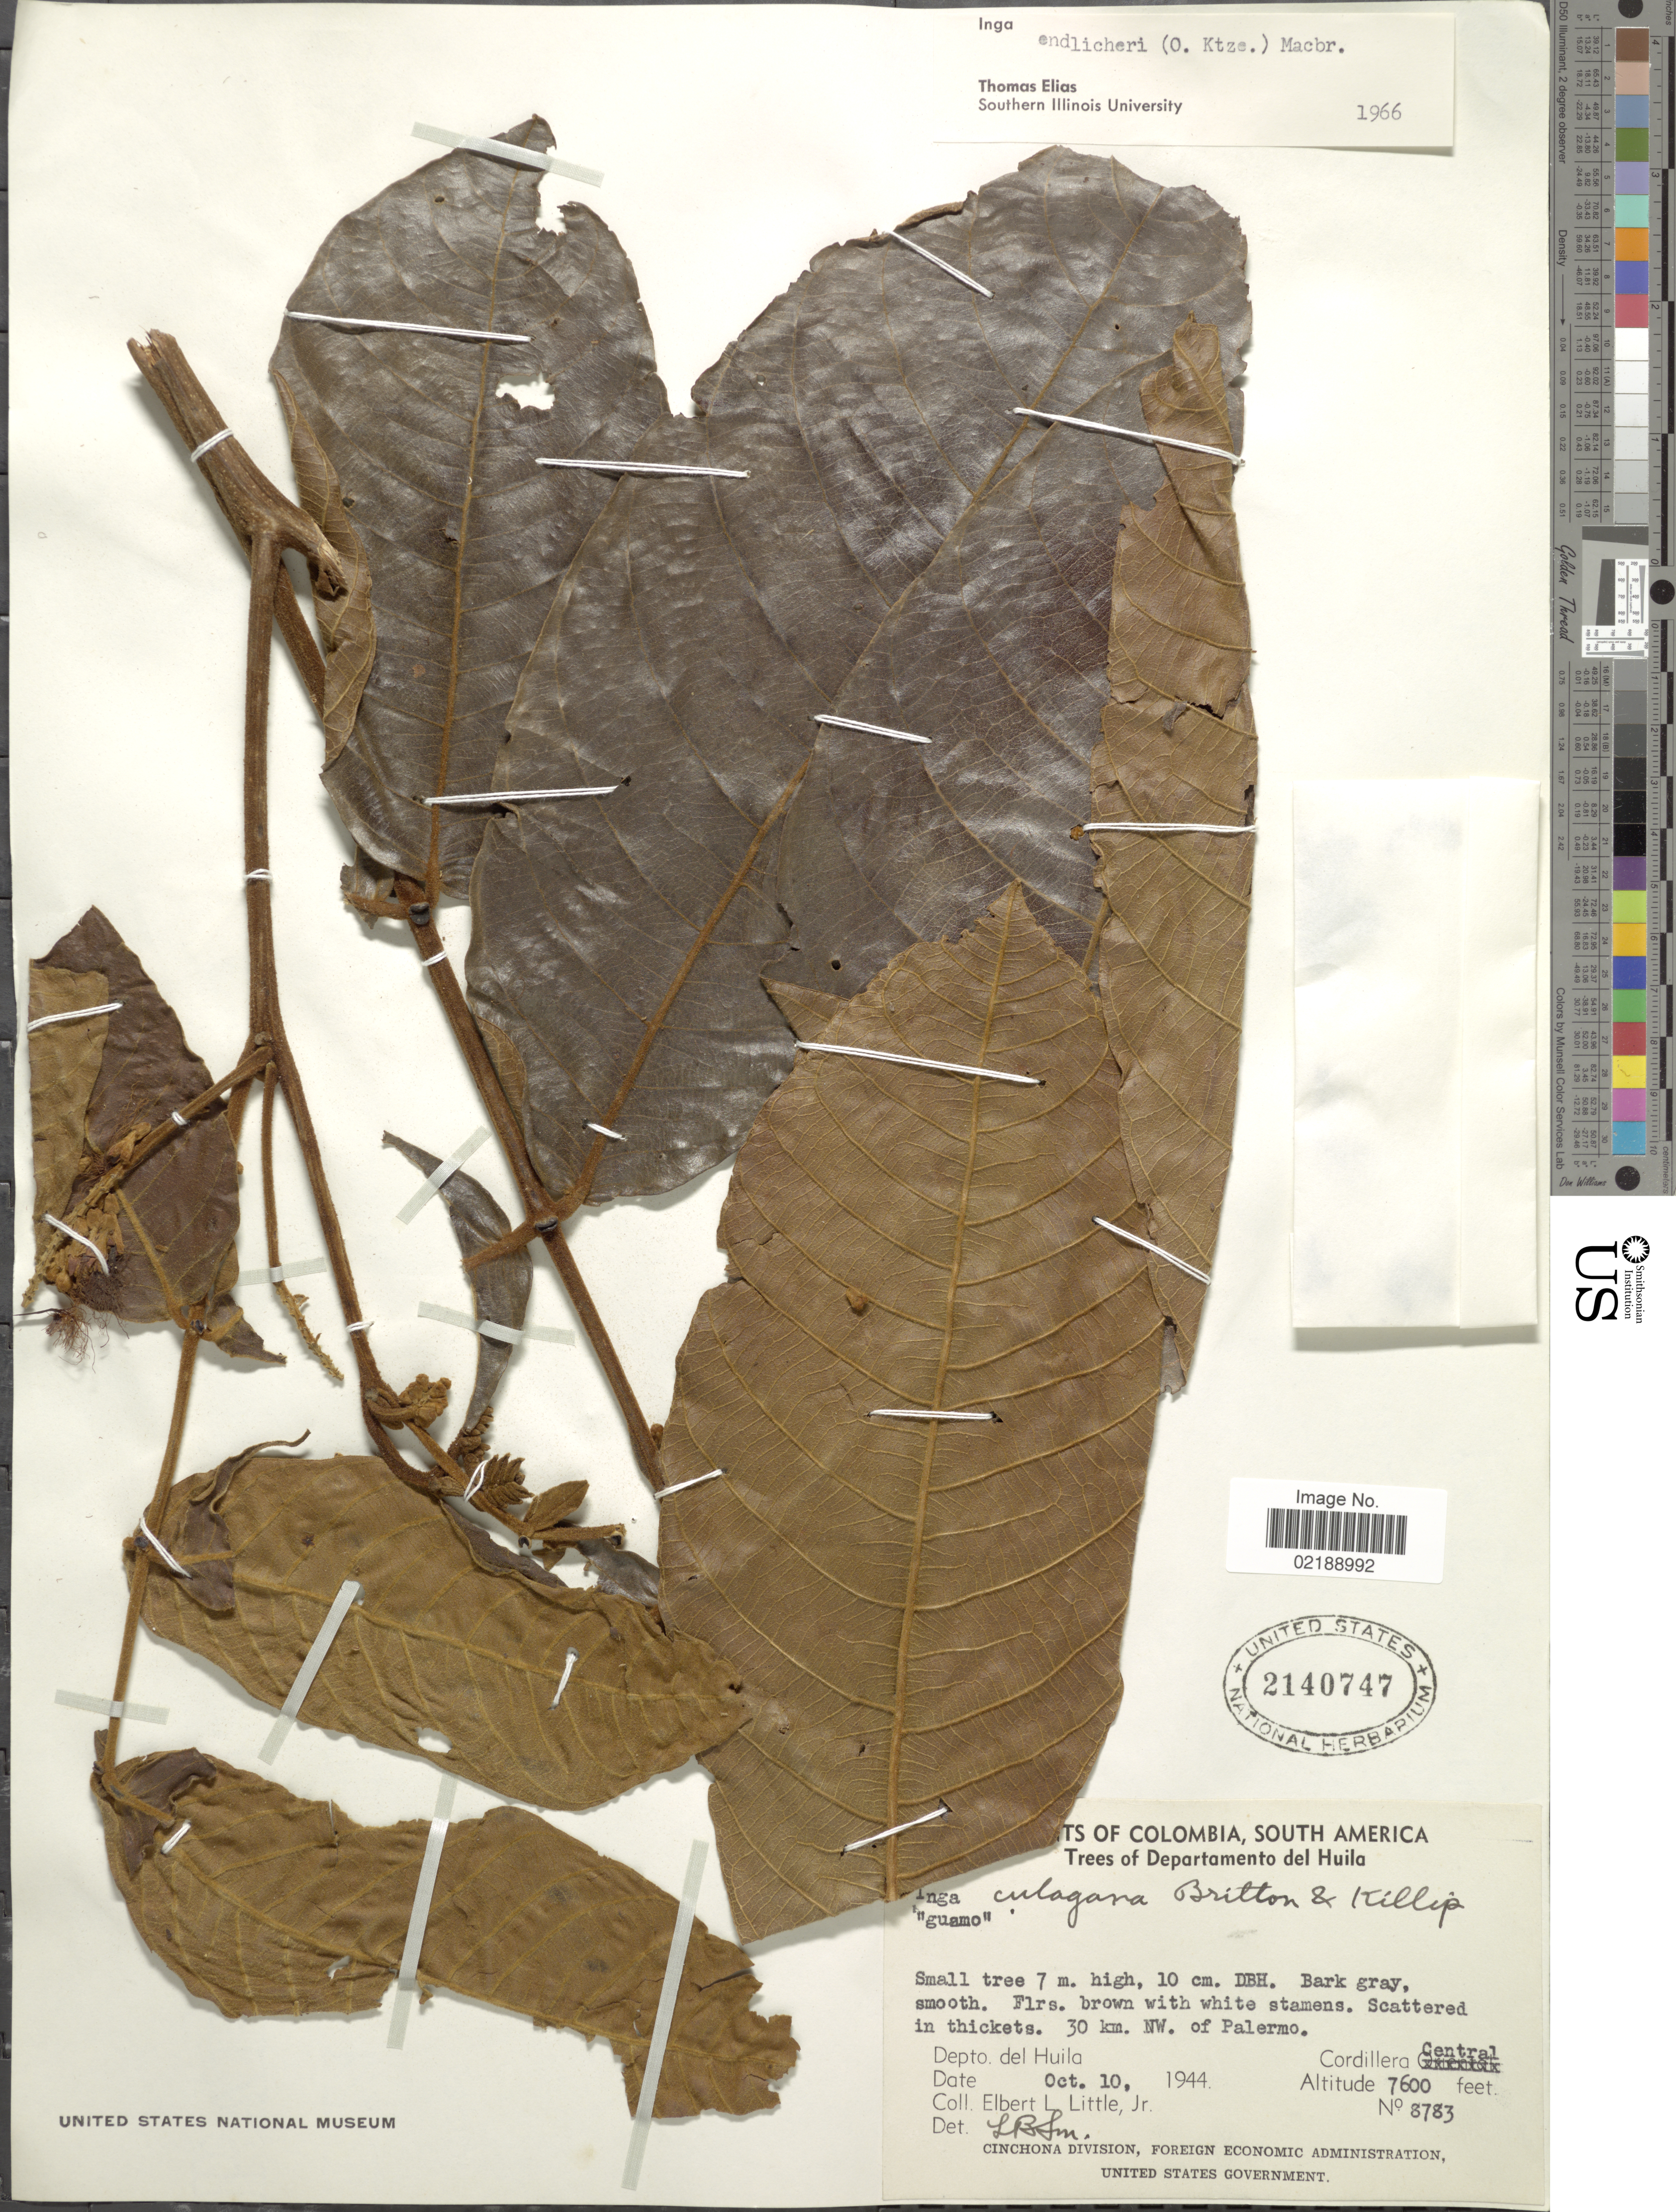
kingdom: Plantae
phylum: Tracheophyta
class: Magnoliopsida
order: Fabales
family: Fabaceae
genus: Inga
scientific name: Inga oerstediana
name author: Benth.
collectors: E. L. Little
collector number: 8783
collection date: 1944-10-10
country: Colombia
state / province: Huila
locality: Trees of Departamento del Huila, 30 km NW of Palermo, Dept. Huila, Cordillera Central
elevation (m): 2316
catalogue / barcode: US 2140747